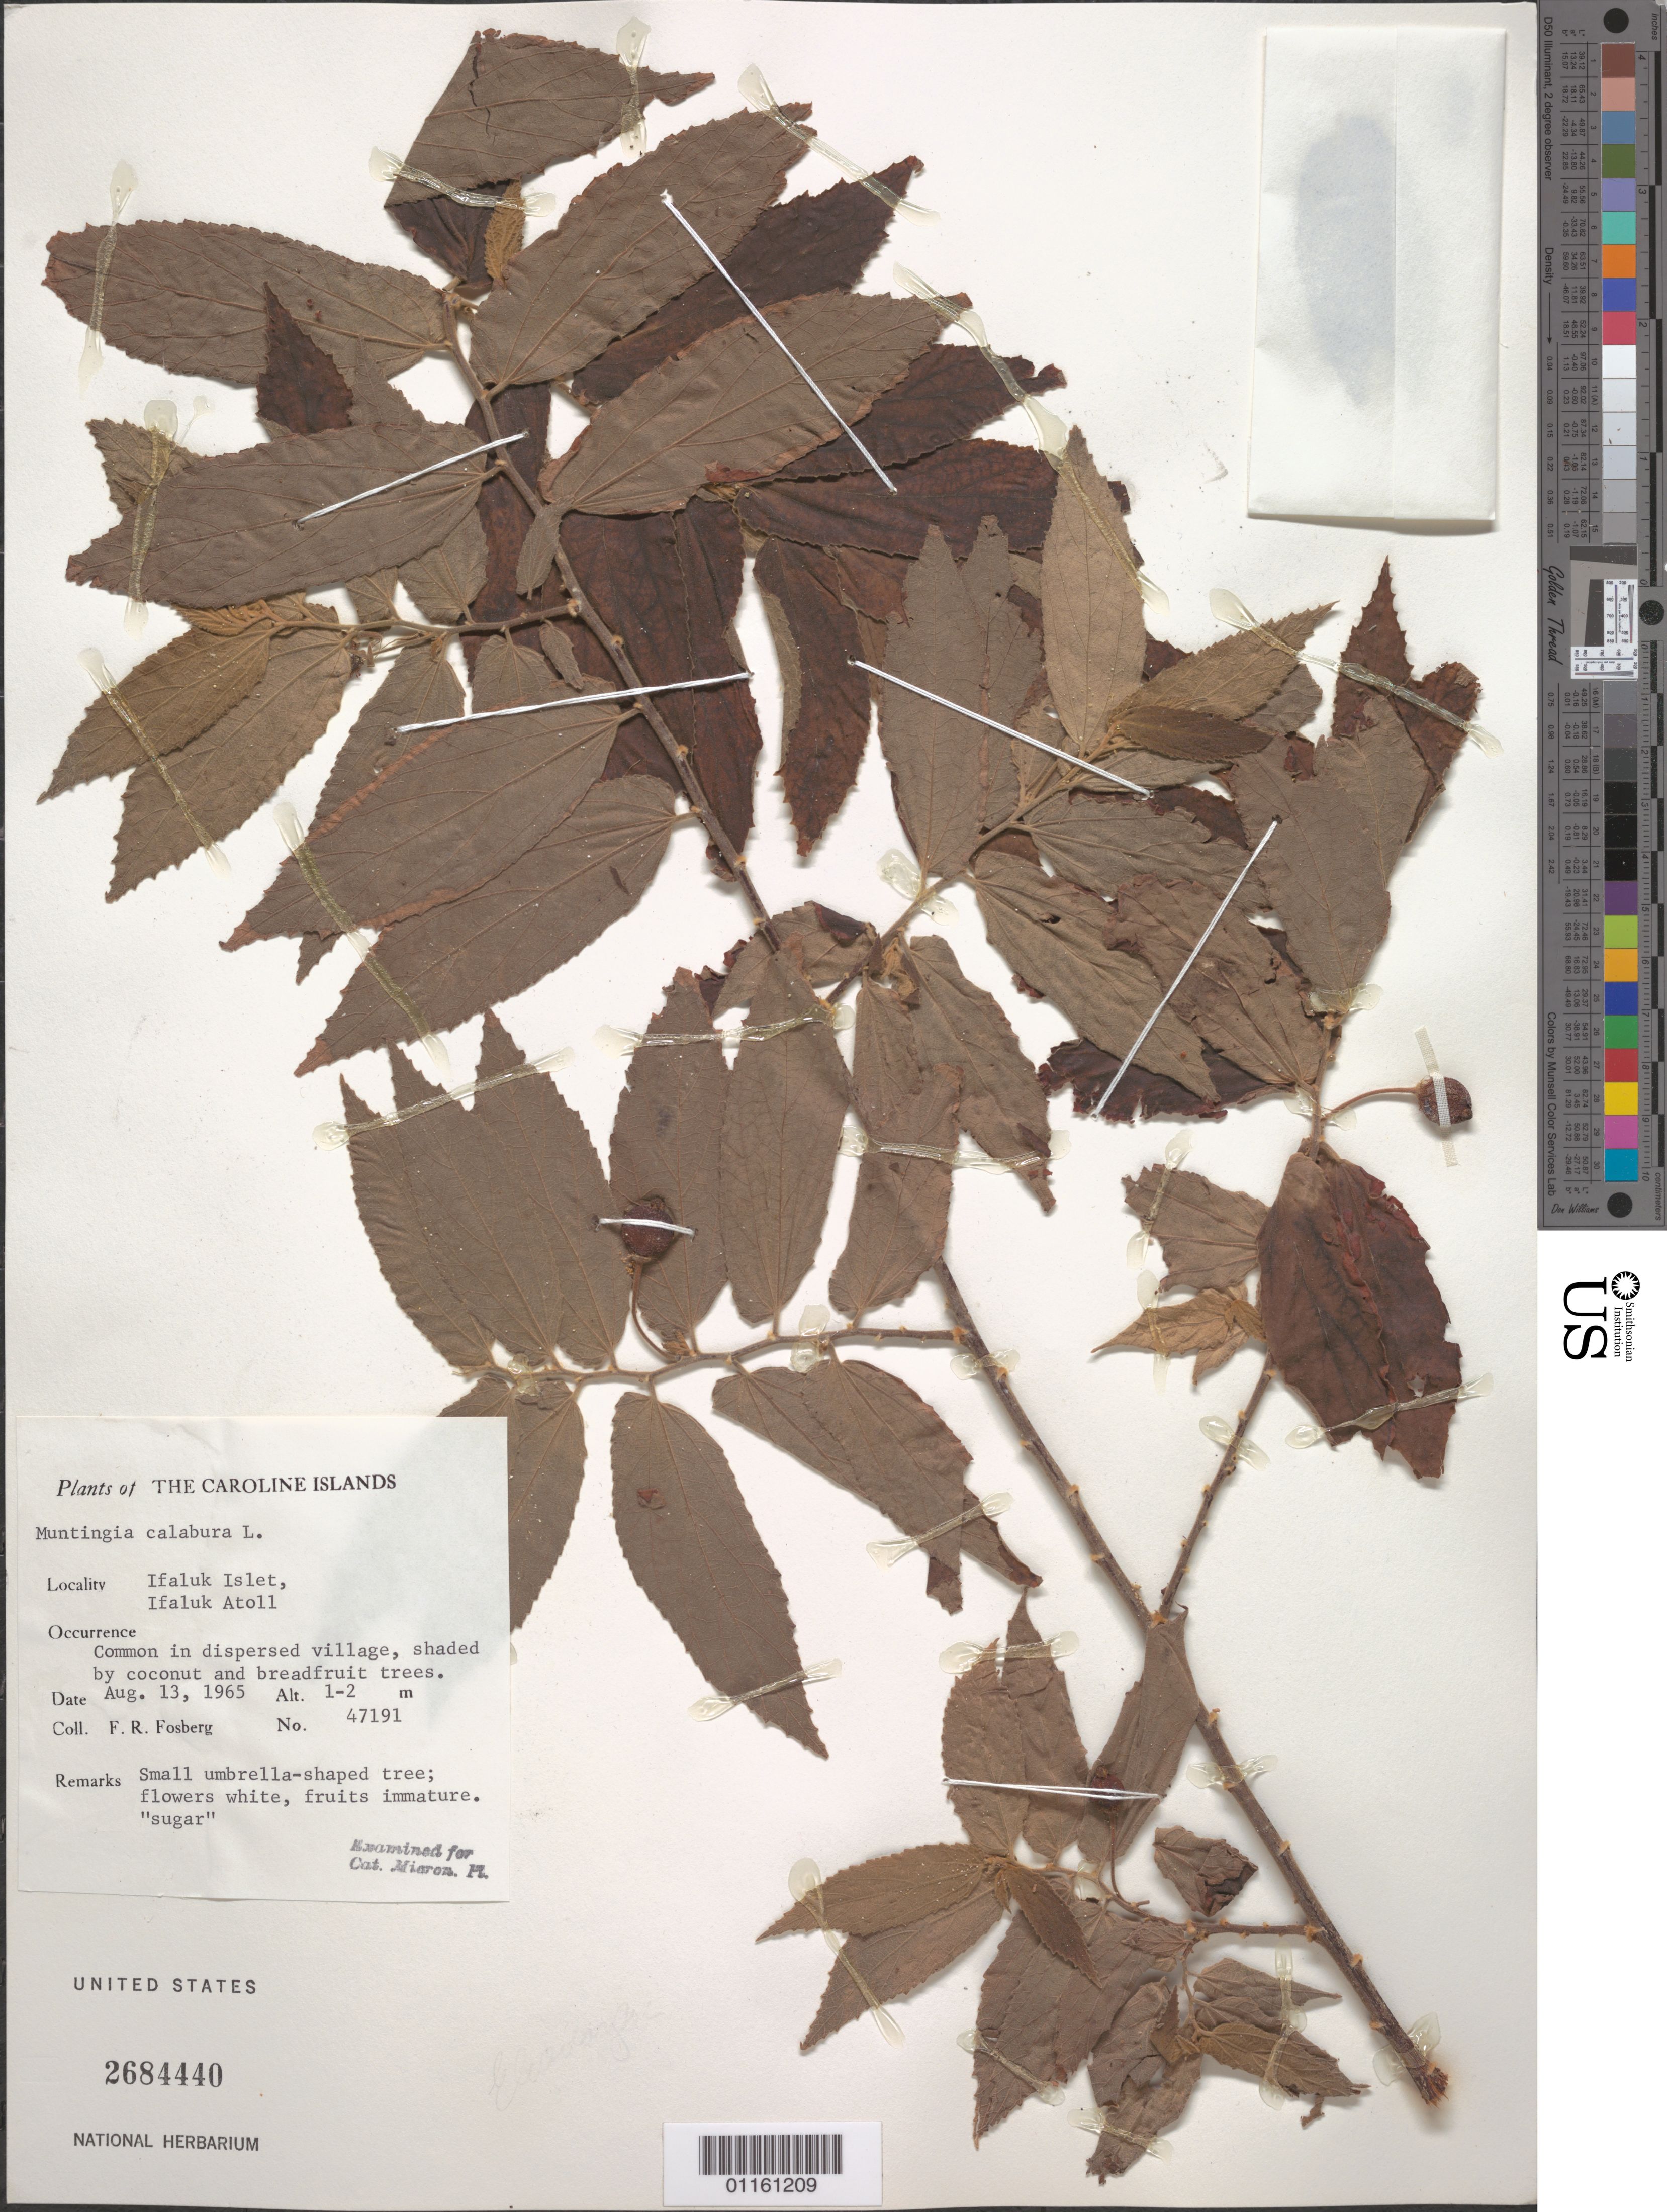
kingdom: Plantae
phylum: Tracheophyta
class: Magnoliopsida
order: Malvales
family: Muntingiaceae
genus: Muntingia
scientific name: Muntingia calabura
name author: L.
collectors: F. R. Fosberg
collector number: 47191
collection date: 1965-08-13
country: Micronesia, Federated States of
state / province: Yap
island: Ifalik [Ifaluk] Atoll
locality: Ifaluk Islet.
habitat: Common in dispersed village, shaded by coconut and breadfruit trees.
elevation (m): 1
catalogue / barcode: US 2684440